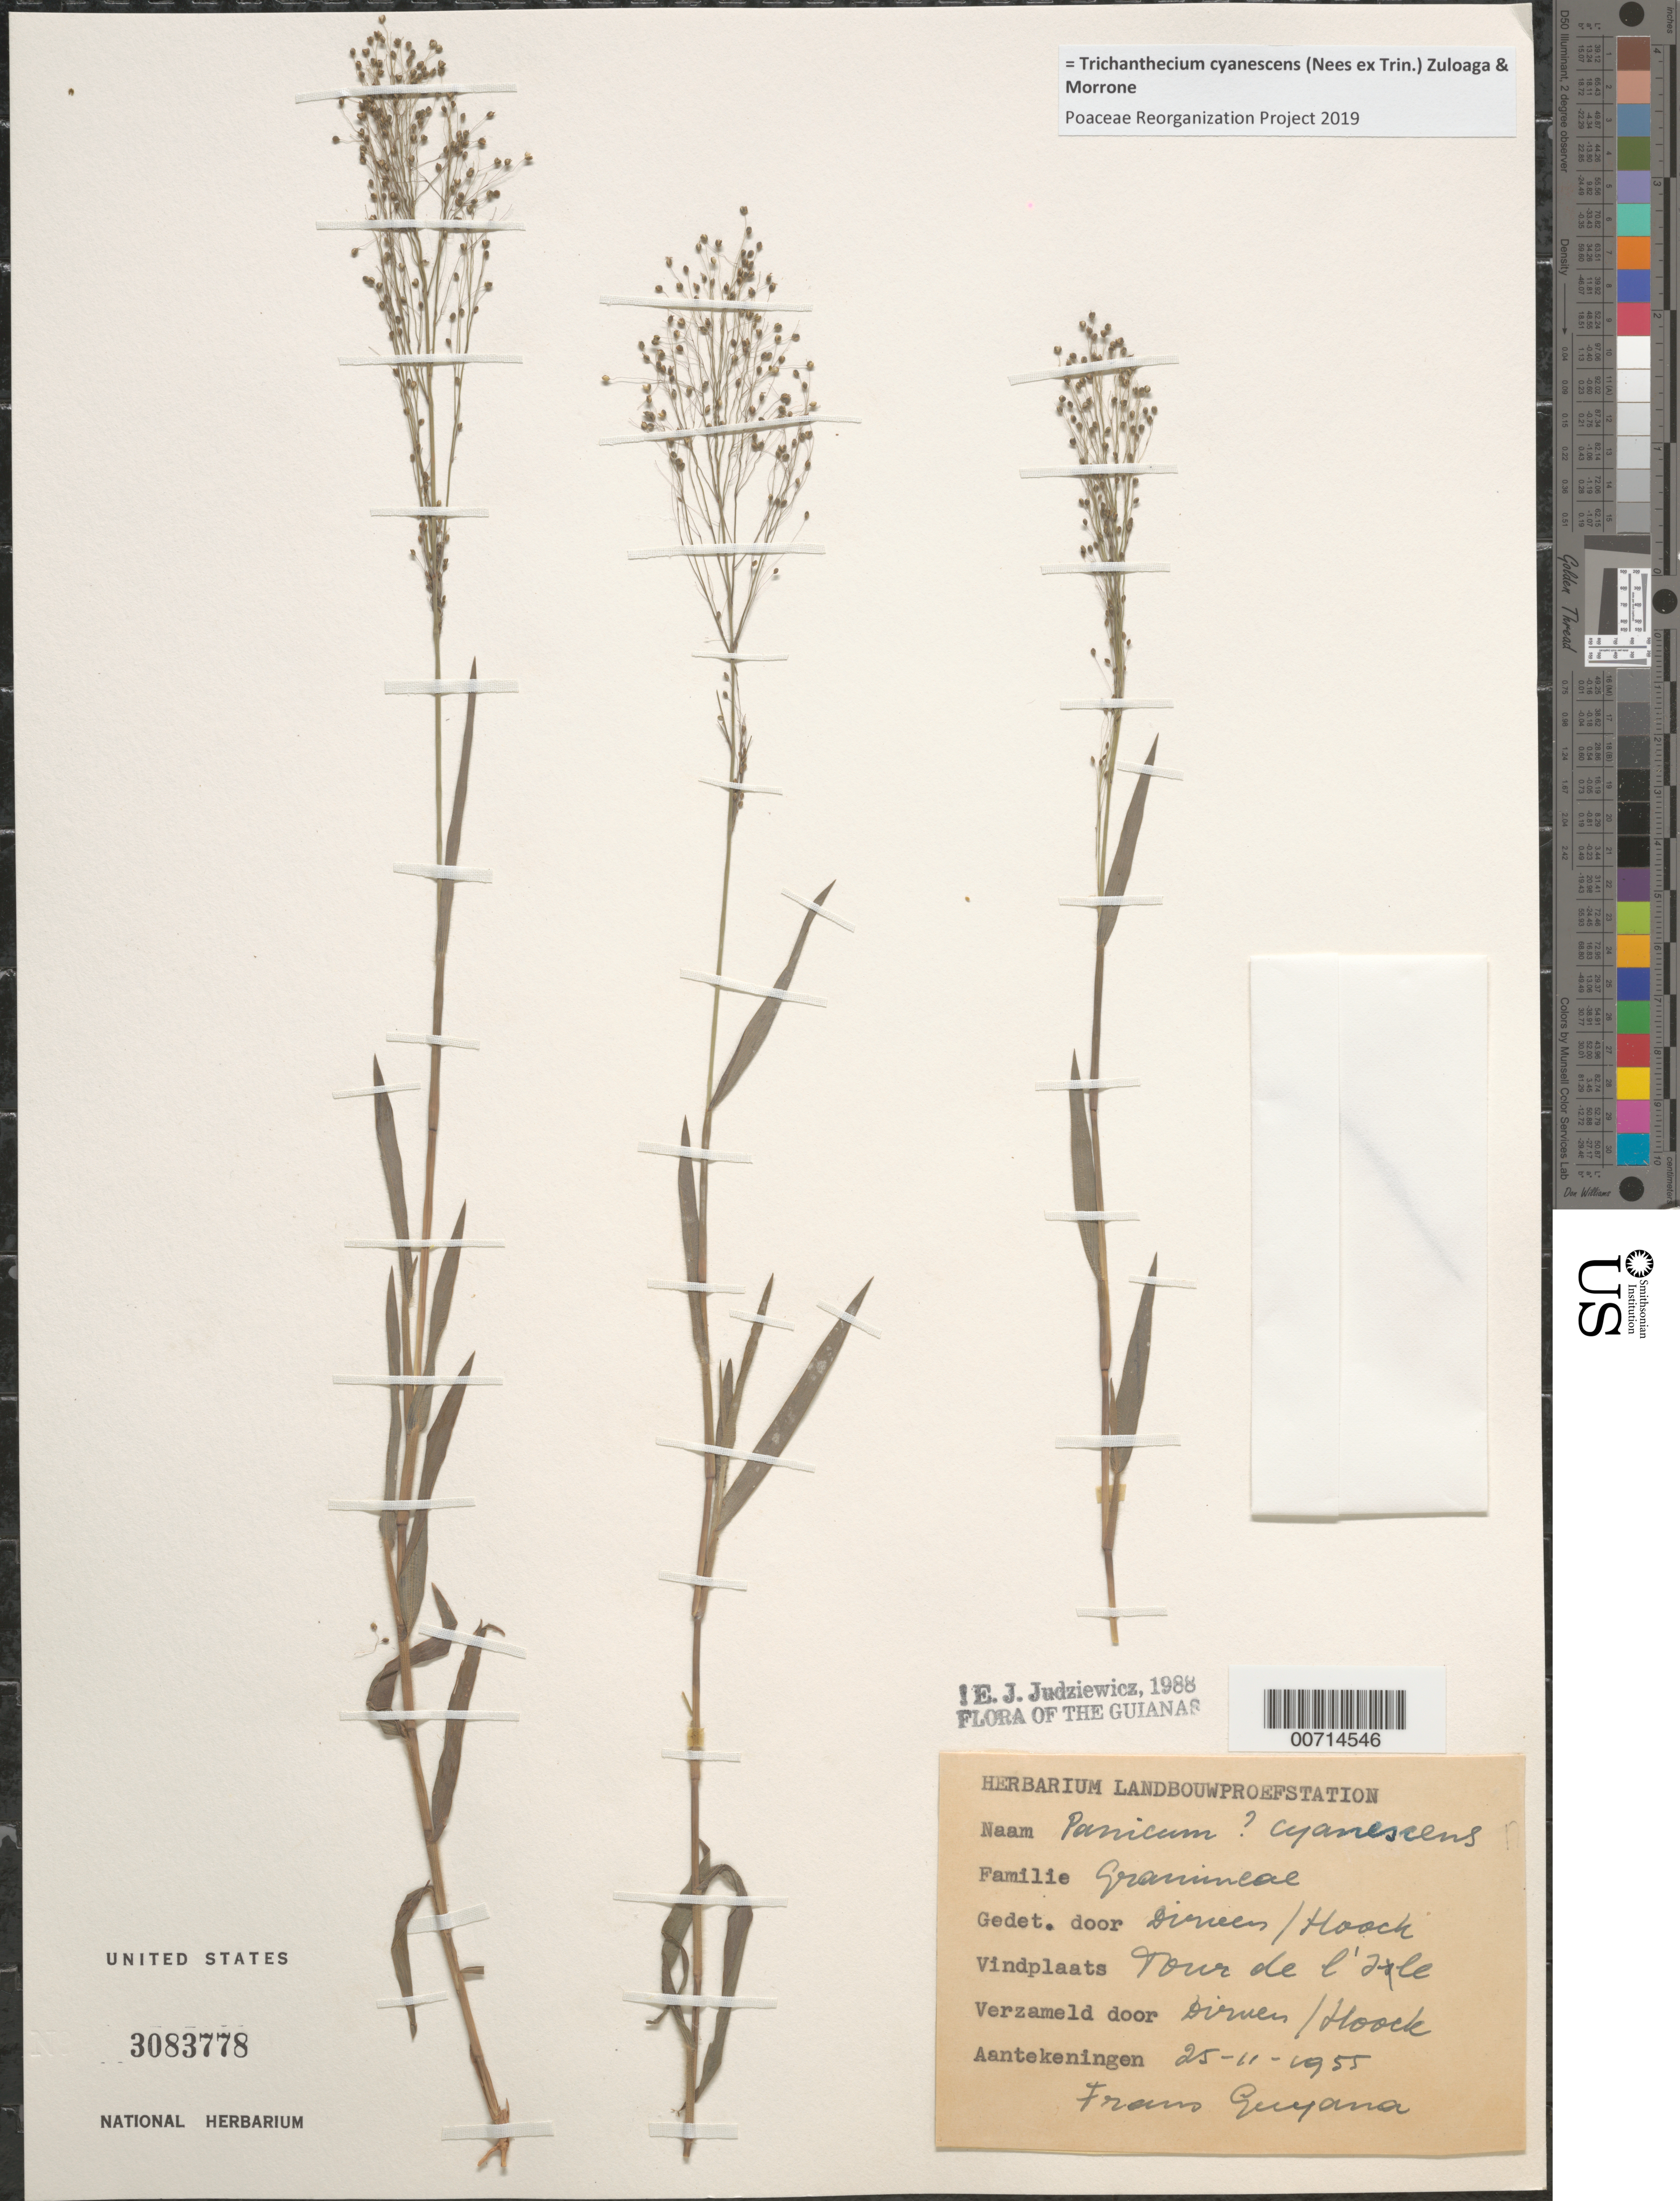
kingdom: Plantae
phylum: Tracheophyta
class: Liliopsida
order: Poales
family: Poaceae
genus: Panicum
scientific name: Panicum cyanescens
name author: Nees ex Trin.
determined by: Judziewicz, E. J.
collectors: J. Dirven & J. Hoock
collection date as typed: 25-Nov-55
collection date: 1955-11-25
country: French Guiana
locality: Tour de l'Ile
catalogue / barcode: US 3083778